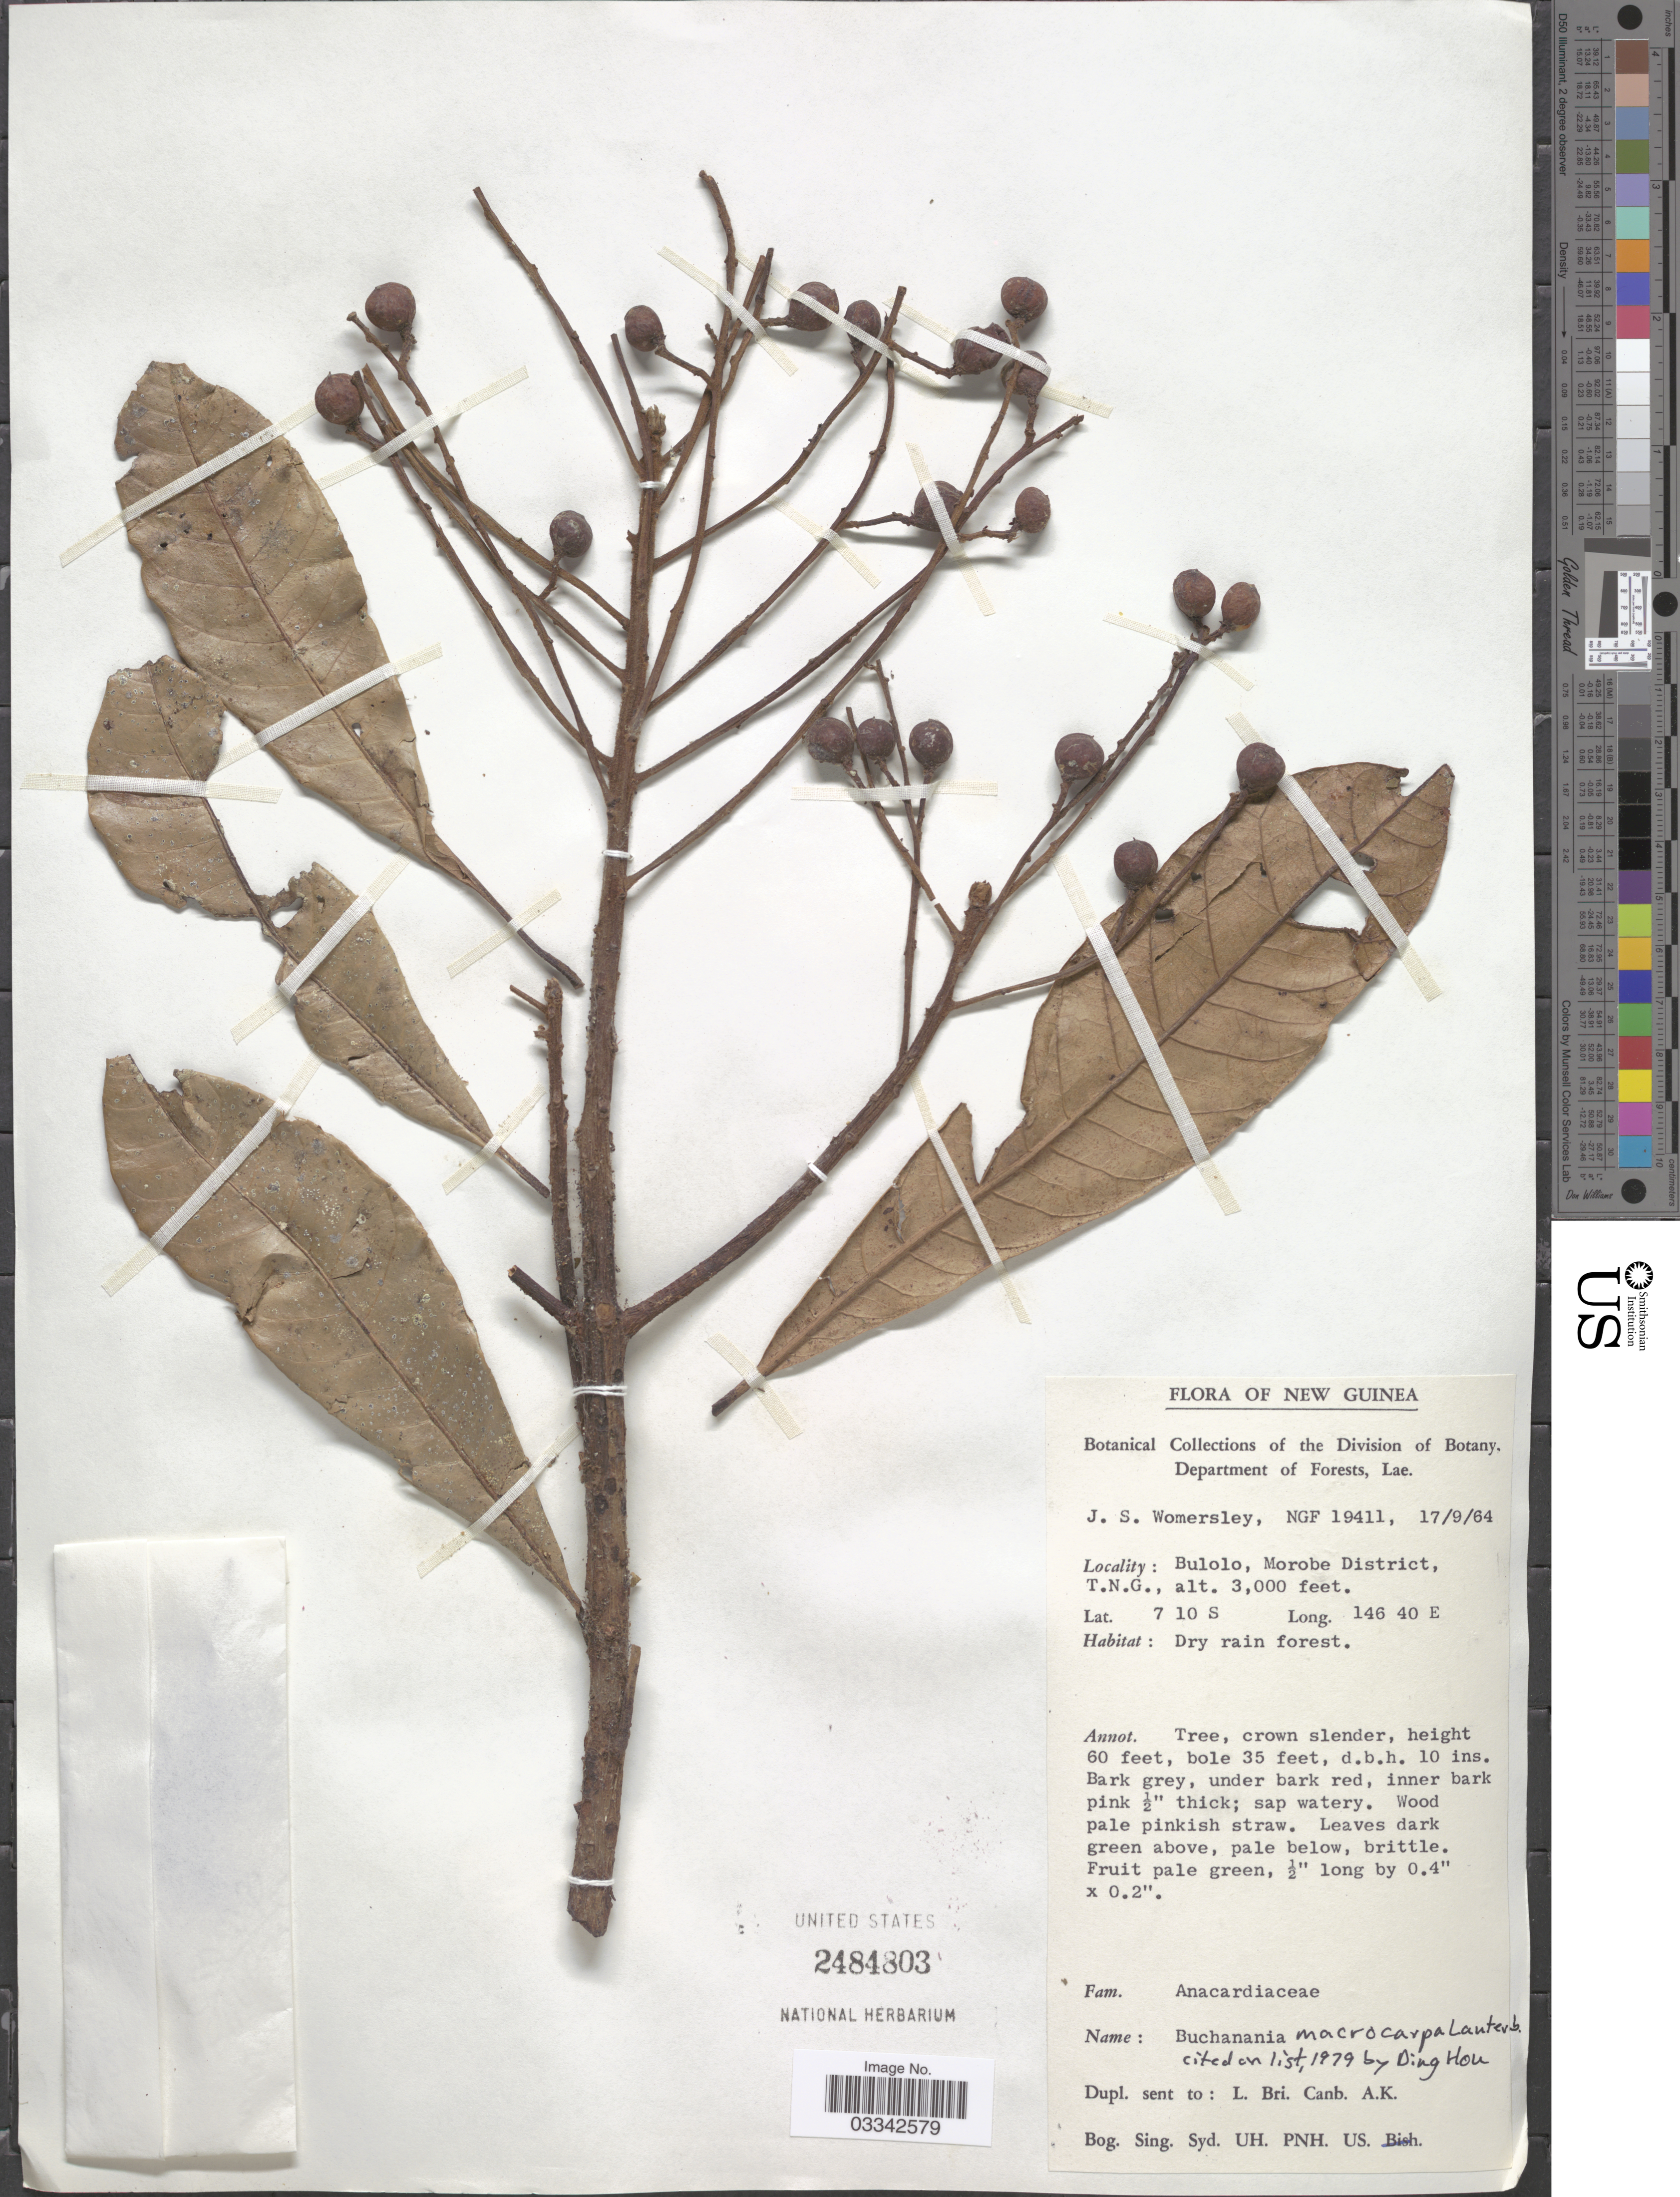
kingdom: Plantae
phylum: Tracheophyta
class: Magnoliopsida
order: Sapindales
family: Anacardiaceae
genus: Buchanania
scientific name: Buchanania macrocarpa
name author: Lauterb.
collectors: J. S. Womersley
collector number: NGF 19411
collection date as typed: Transcribed d/m/y: 17/9/64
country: Papua New Guinea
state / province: Morobe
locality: New Guinea. Bulolo, Morobe District, T.N.G.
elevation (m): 914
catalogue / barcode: US 2484803